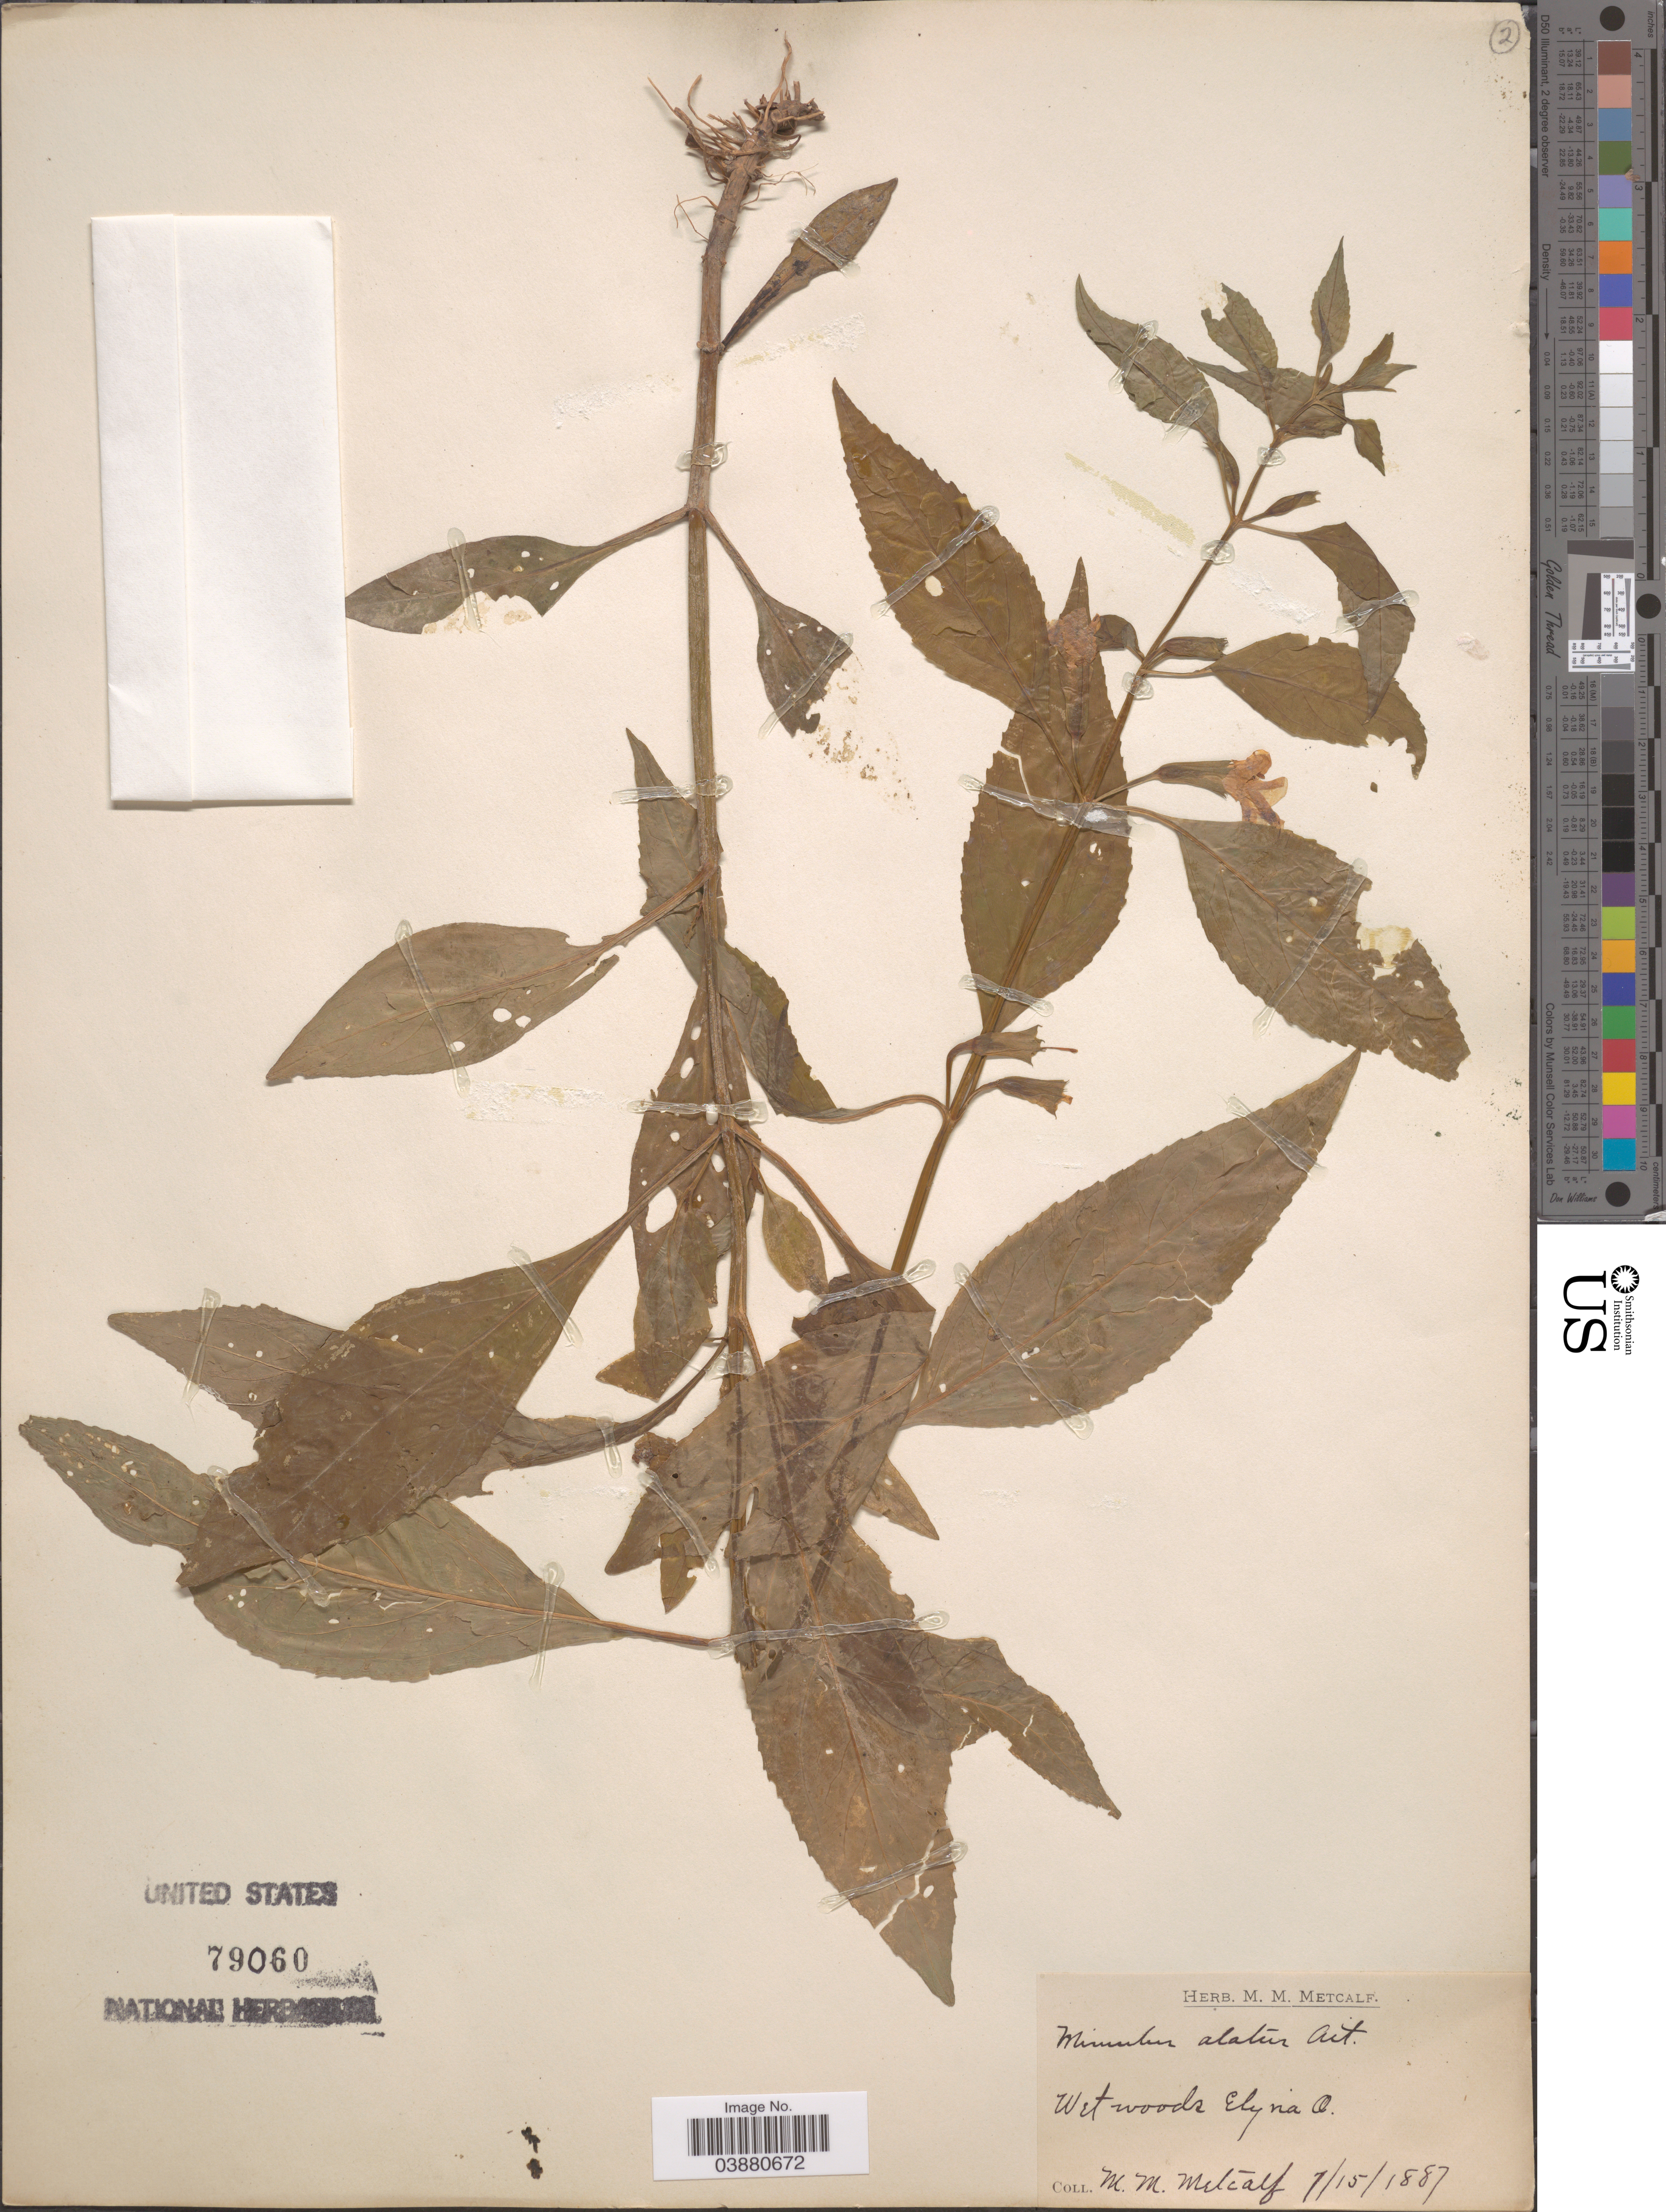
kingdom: Plantae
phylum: Tracheophyta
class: Magnoliopsida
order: Lamiales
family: Phrymaceae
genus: Mimulus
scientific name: Mimulus alatus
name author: Aiton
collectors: M. Metcalf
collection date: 1887-07-15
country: United States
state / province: Ohio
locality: Elyria.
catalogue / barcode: US 79060